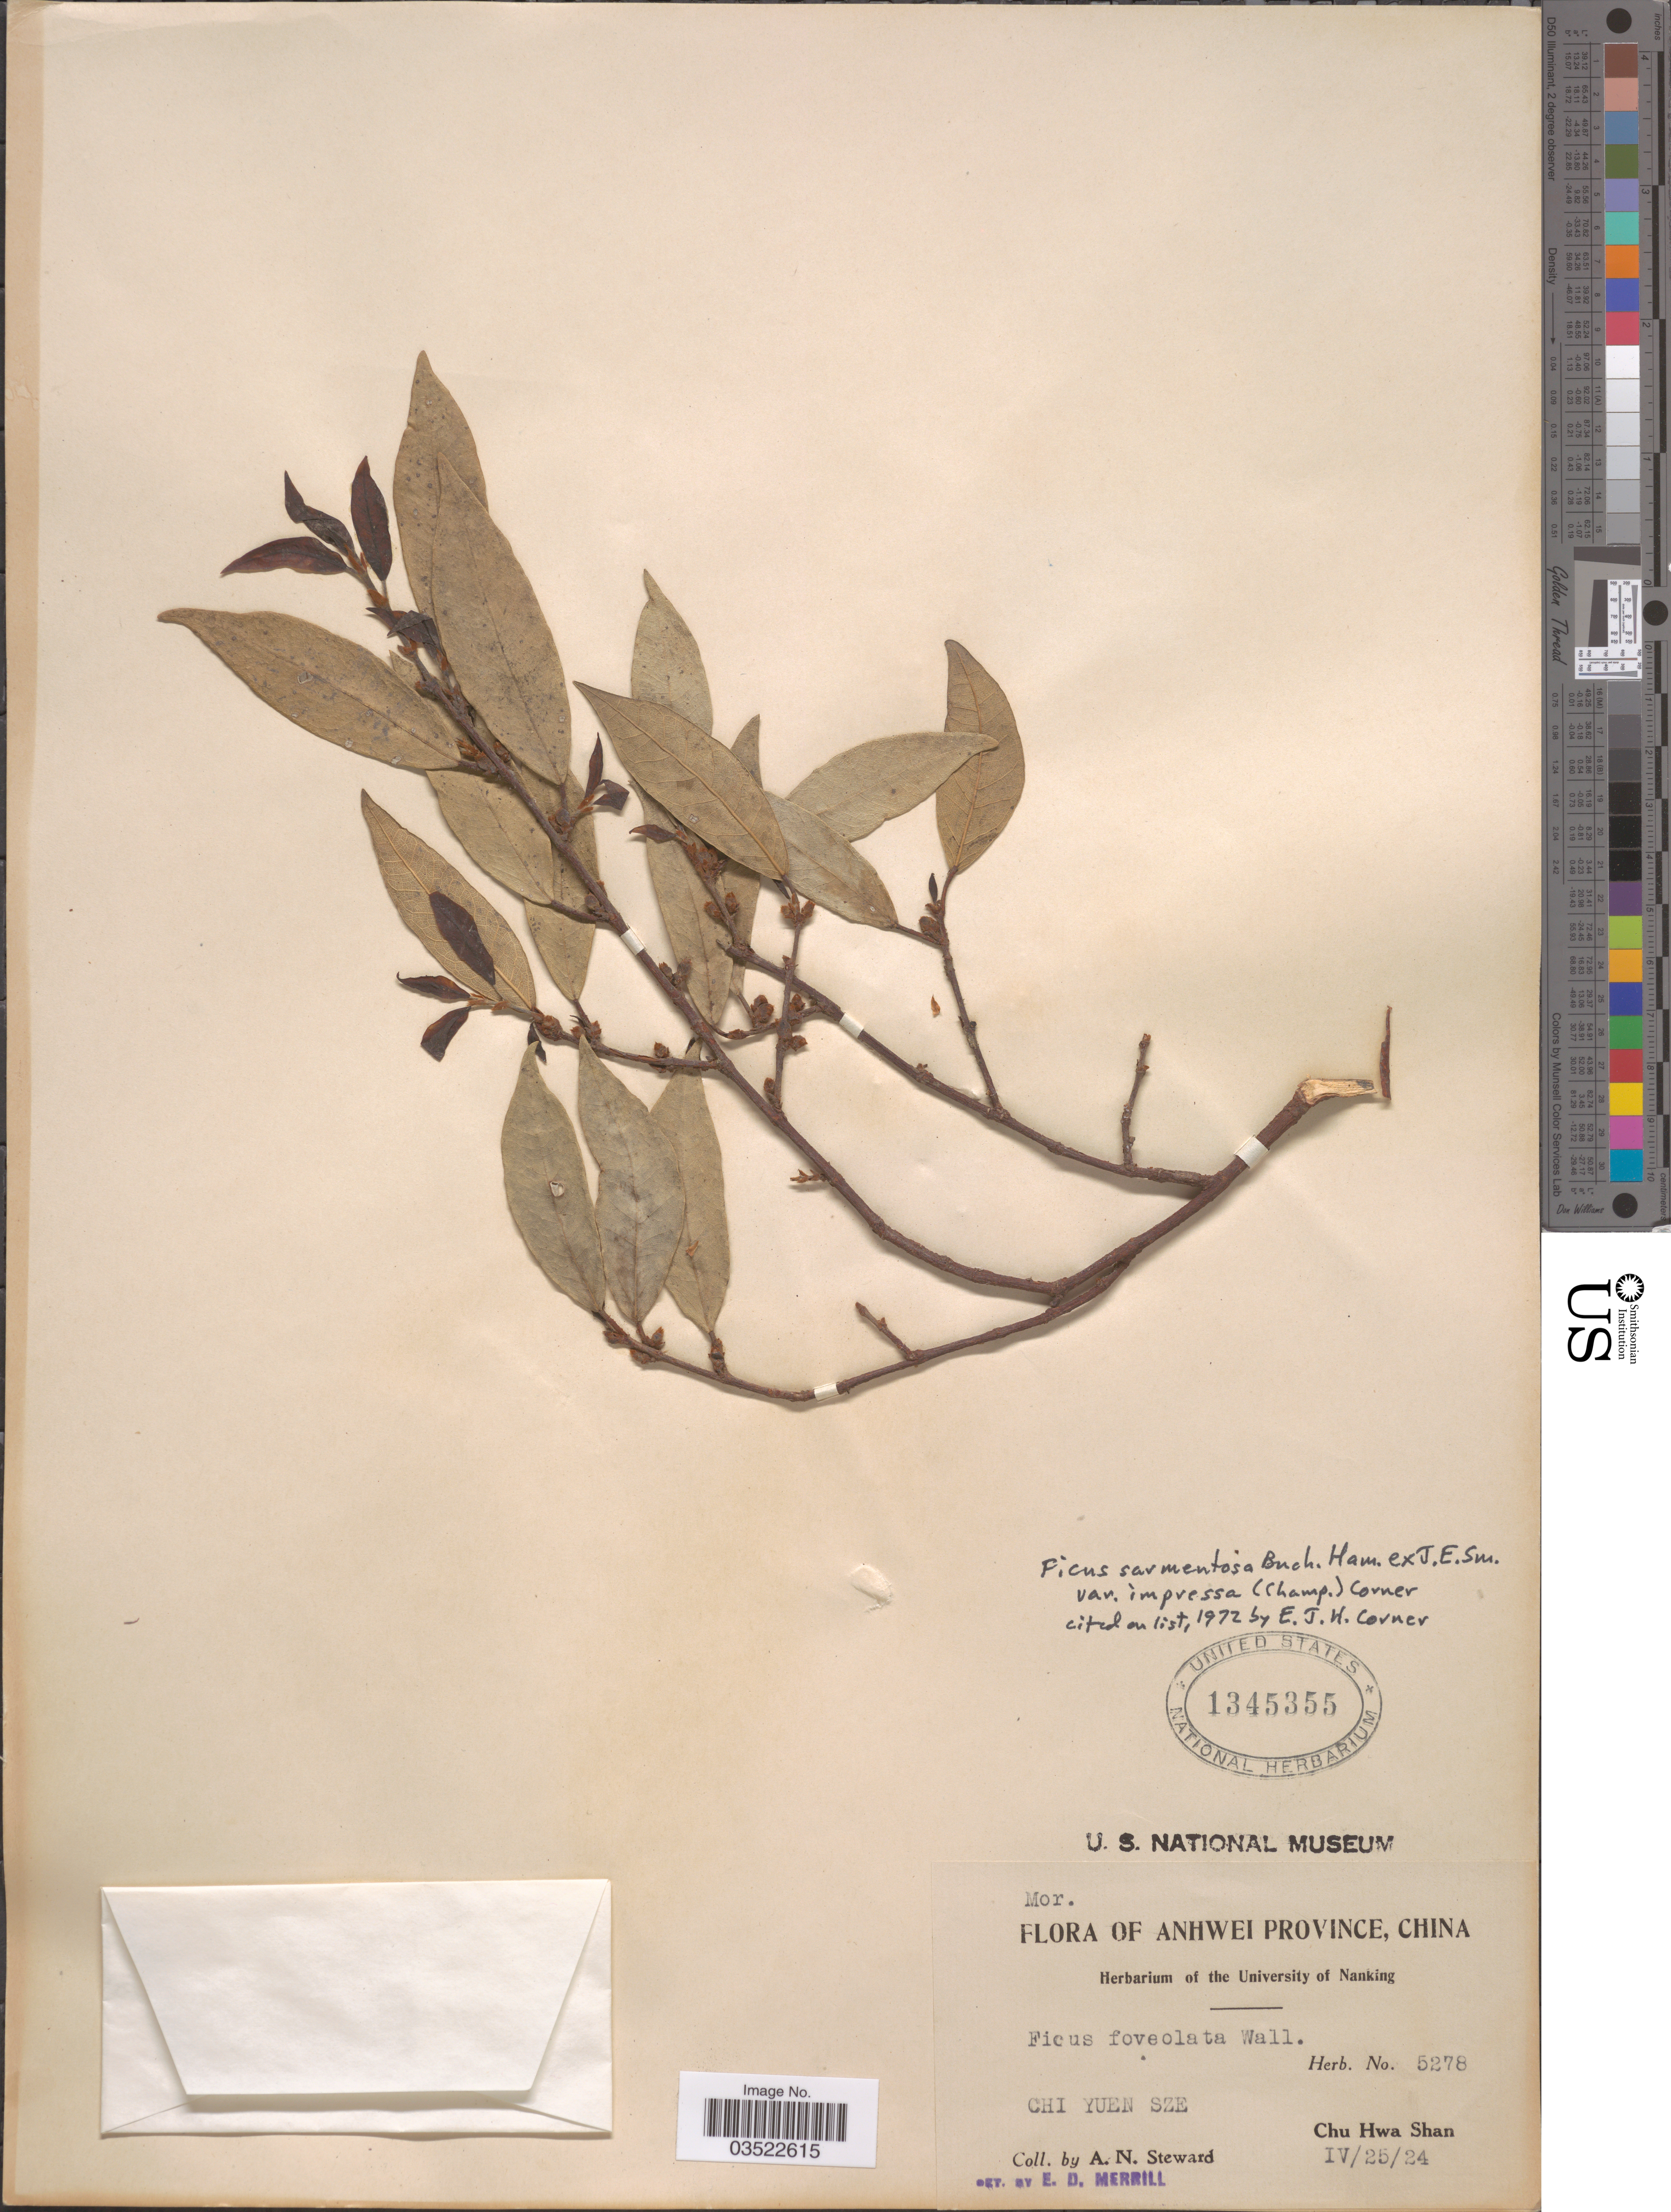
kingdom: Plantae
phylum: Tracheophyta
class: Magnoliopsida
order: Rosales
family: Moraceae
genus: Ficus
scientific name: Ficus sarmentosa var. impressa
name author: (Champ. ex Benth.) Corner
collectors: A. N. Steward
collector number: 5278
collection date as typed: Transcribed d/m/y: 25/4/24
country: China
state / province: Anhui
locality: Anhwei Province. Chi Yuen Sze. Chu Hwa Shan.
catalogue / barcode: US 1345355